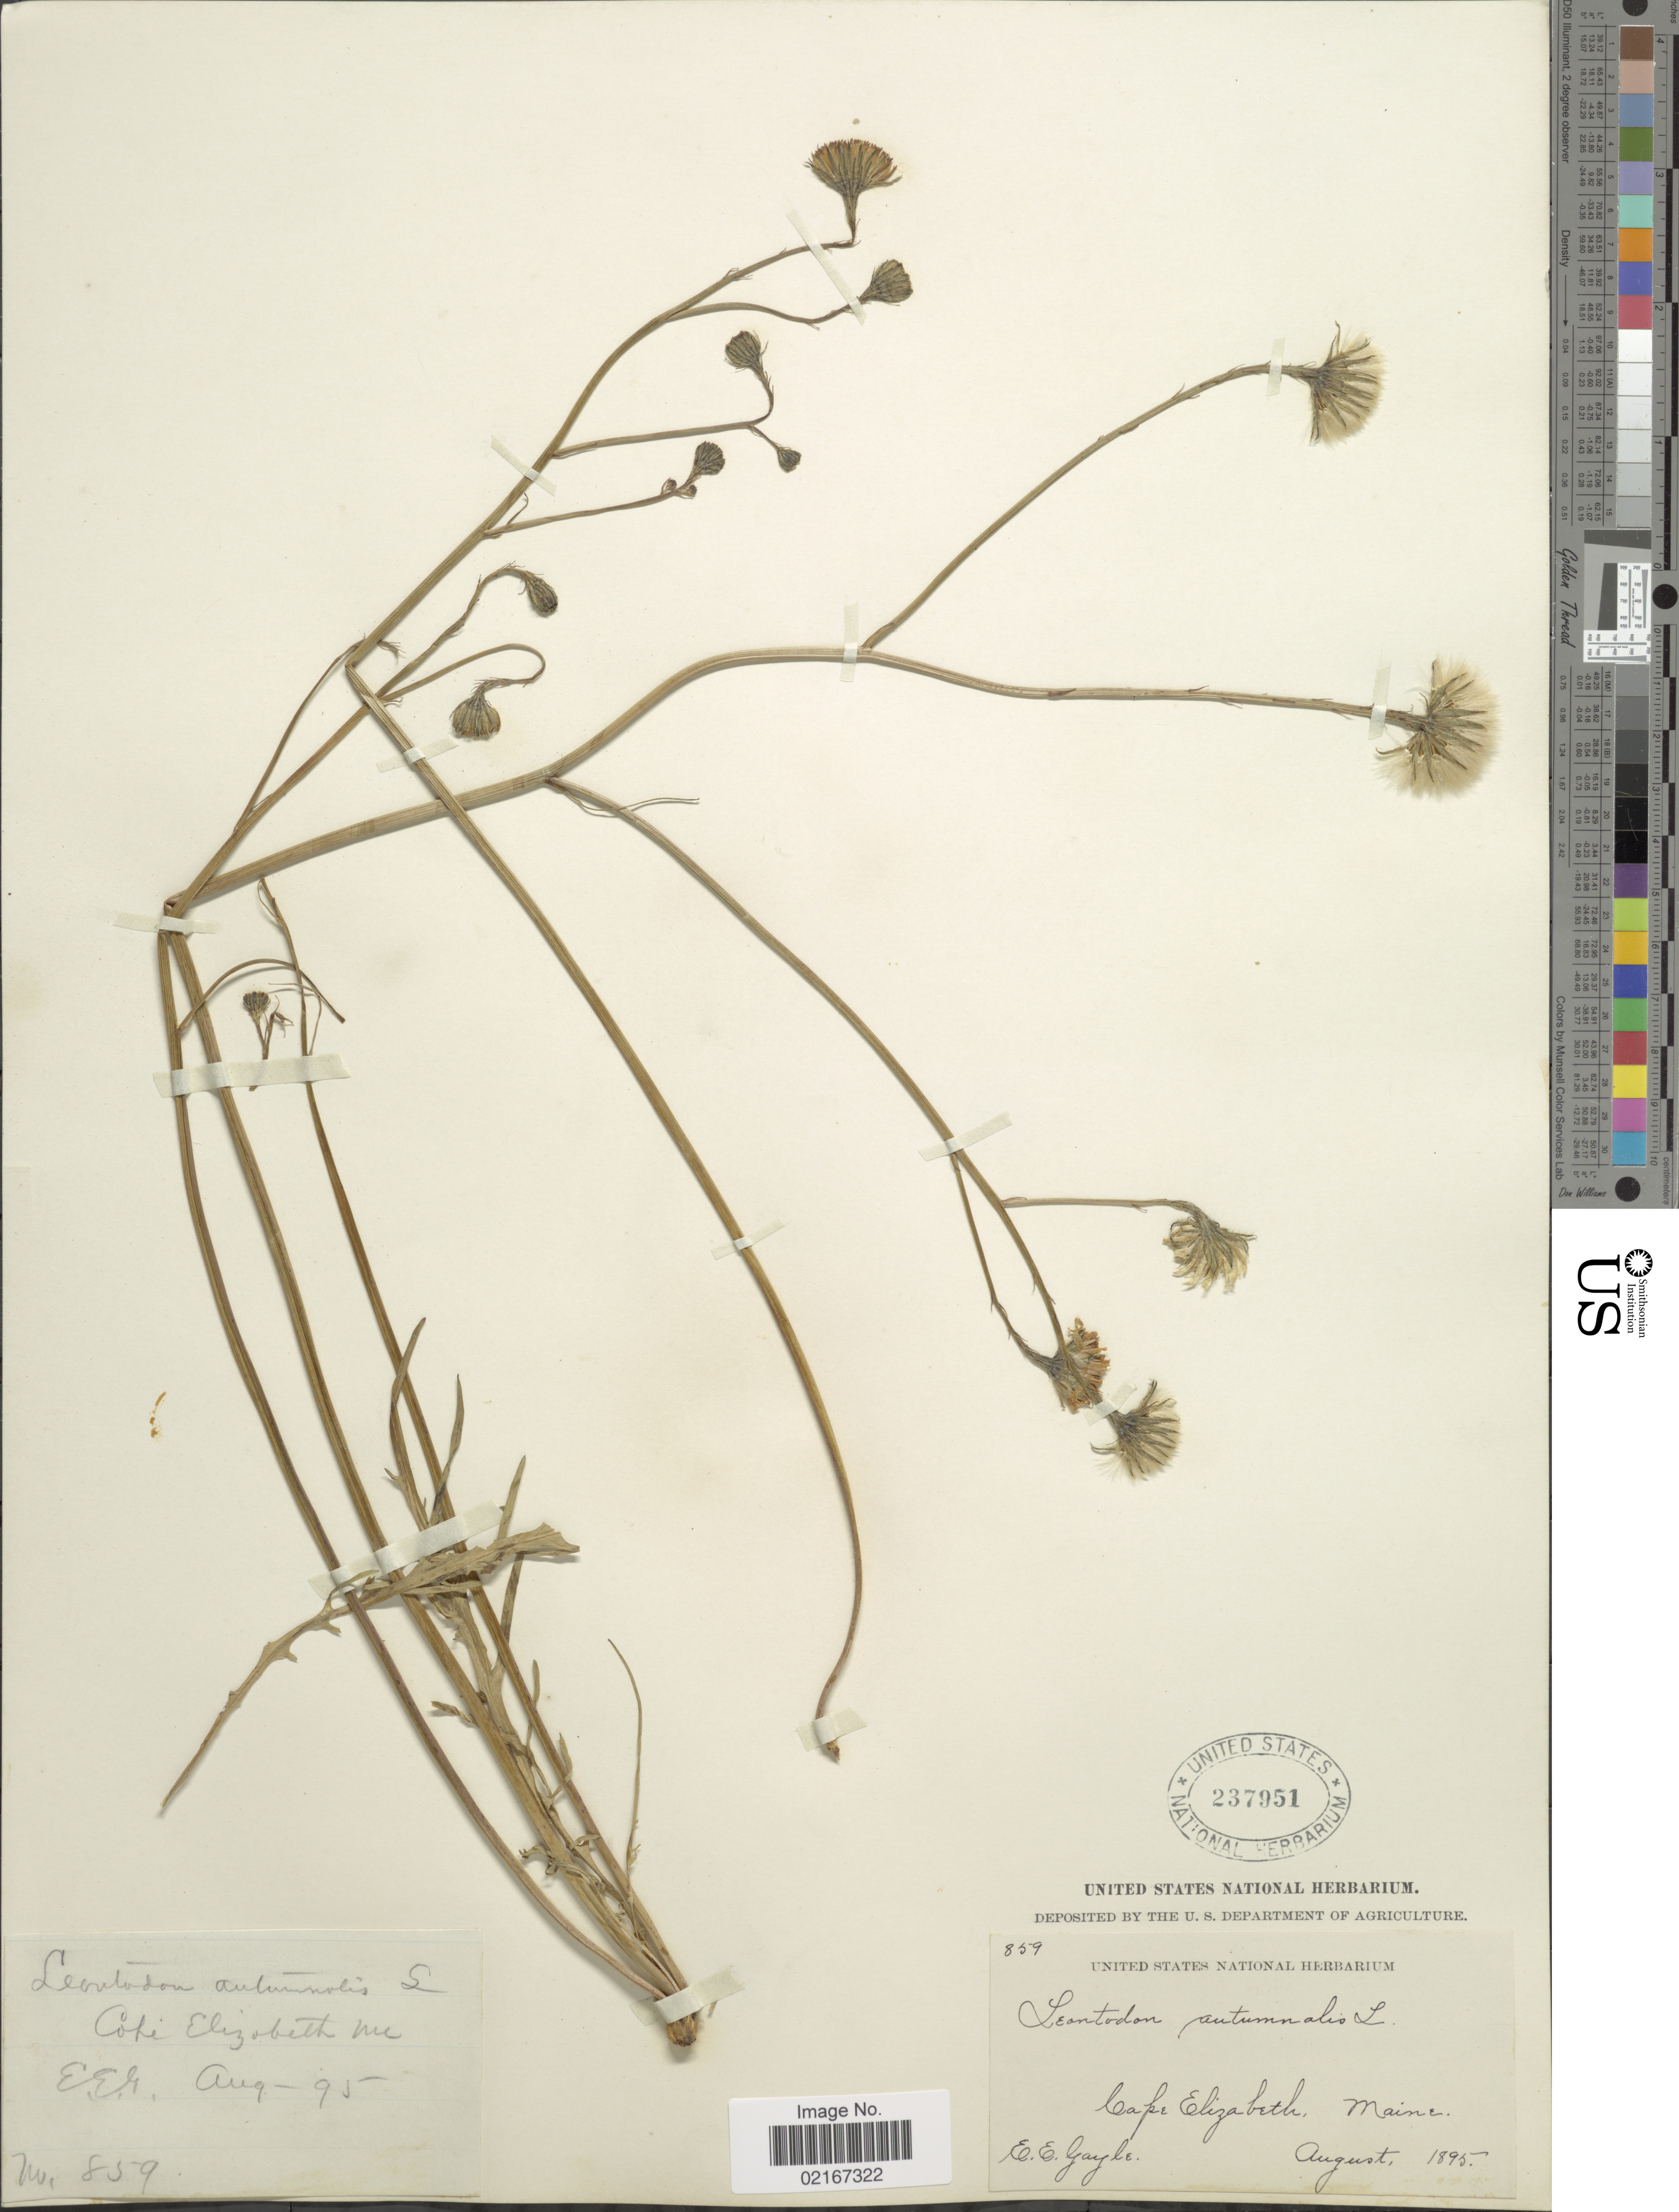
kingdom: Plantae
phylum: Tracheophyta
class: Magnoliopsida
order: Asterales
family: Asteraceae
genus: Scorzoneroides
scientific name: Scorzoneroides autumnalis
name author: (L.) Moench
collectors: E. Gayle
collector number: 859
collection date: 1895-08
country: United States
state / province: Maine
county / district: Cumberland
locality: Cape Elizabeth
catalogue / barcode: US 237951